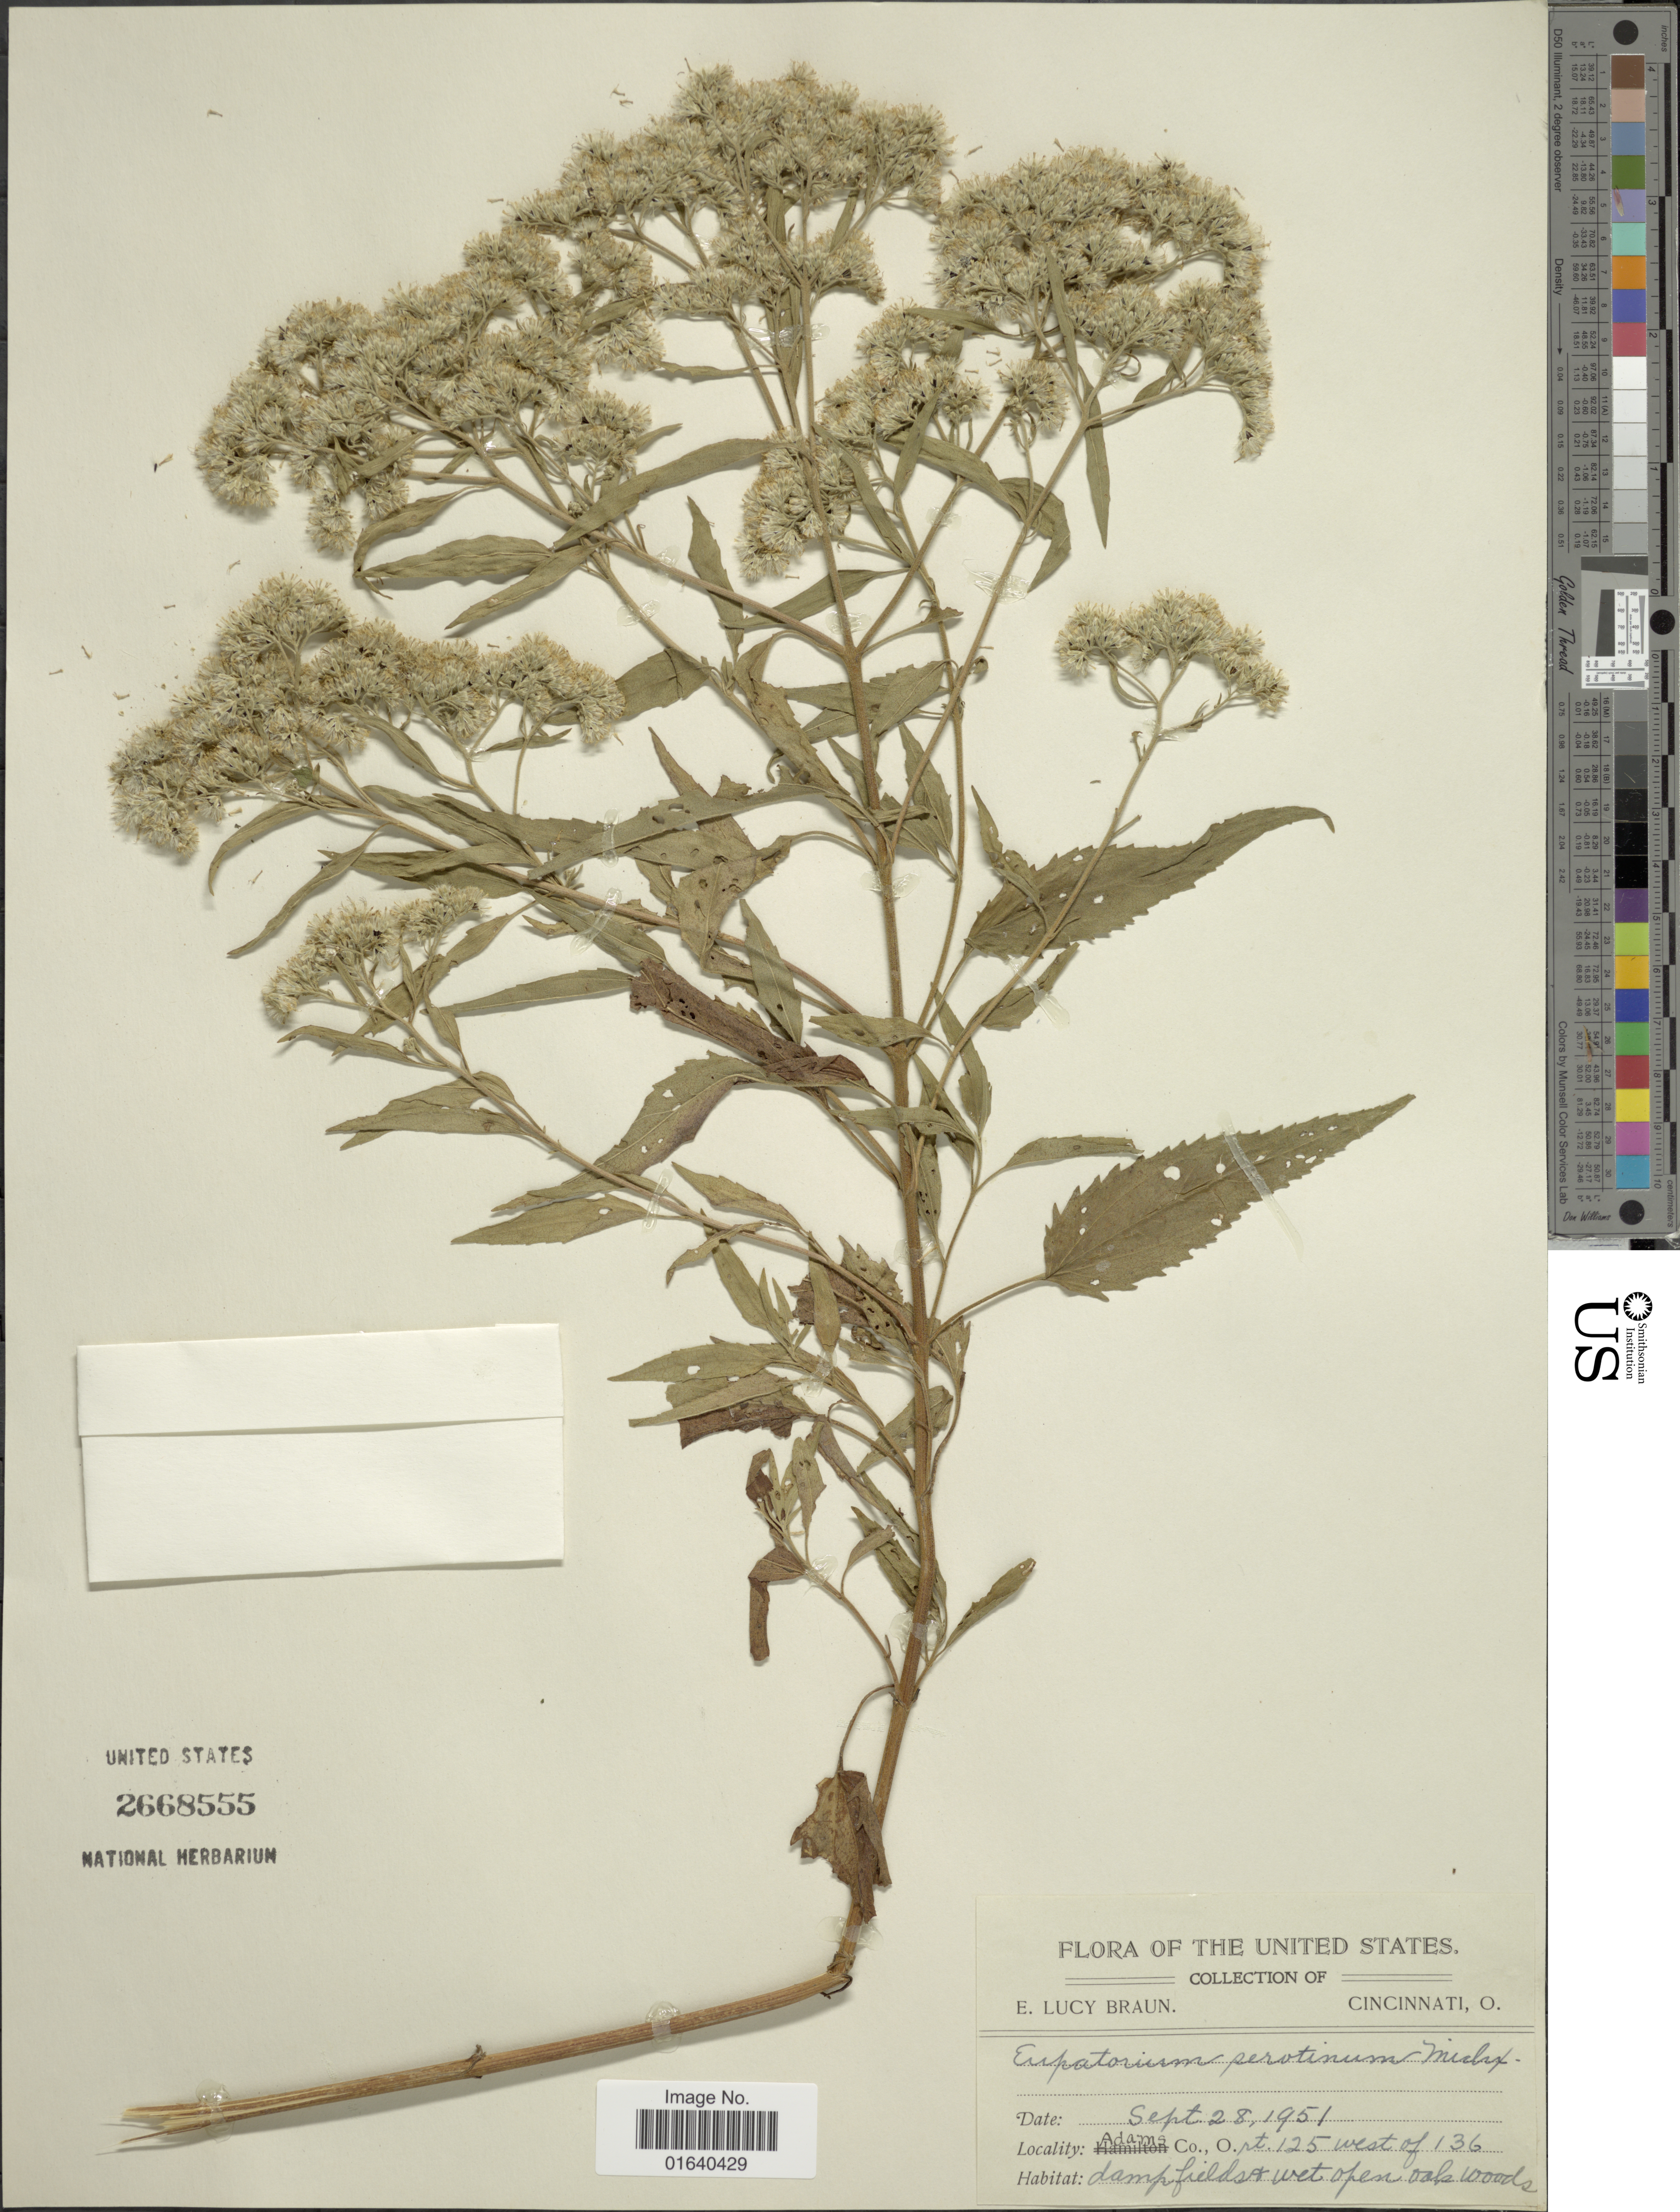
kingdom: Plantae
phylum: Tracheophyta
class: Magnoliopsida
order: Asterales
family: Asteraceae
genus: Eupatorium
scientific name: Eupatorium serotinum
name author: Michx.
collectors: E. L. Braun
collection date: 1951-09-28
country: United States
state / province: Ohio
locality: Adams Co., rt 125 west of 136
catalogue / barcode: US 2668555